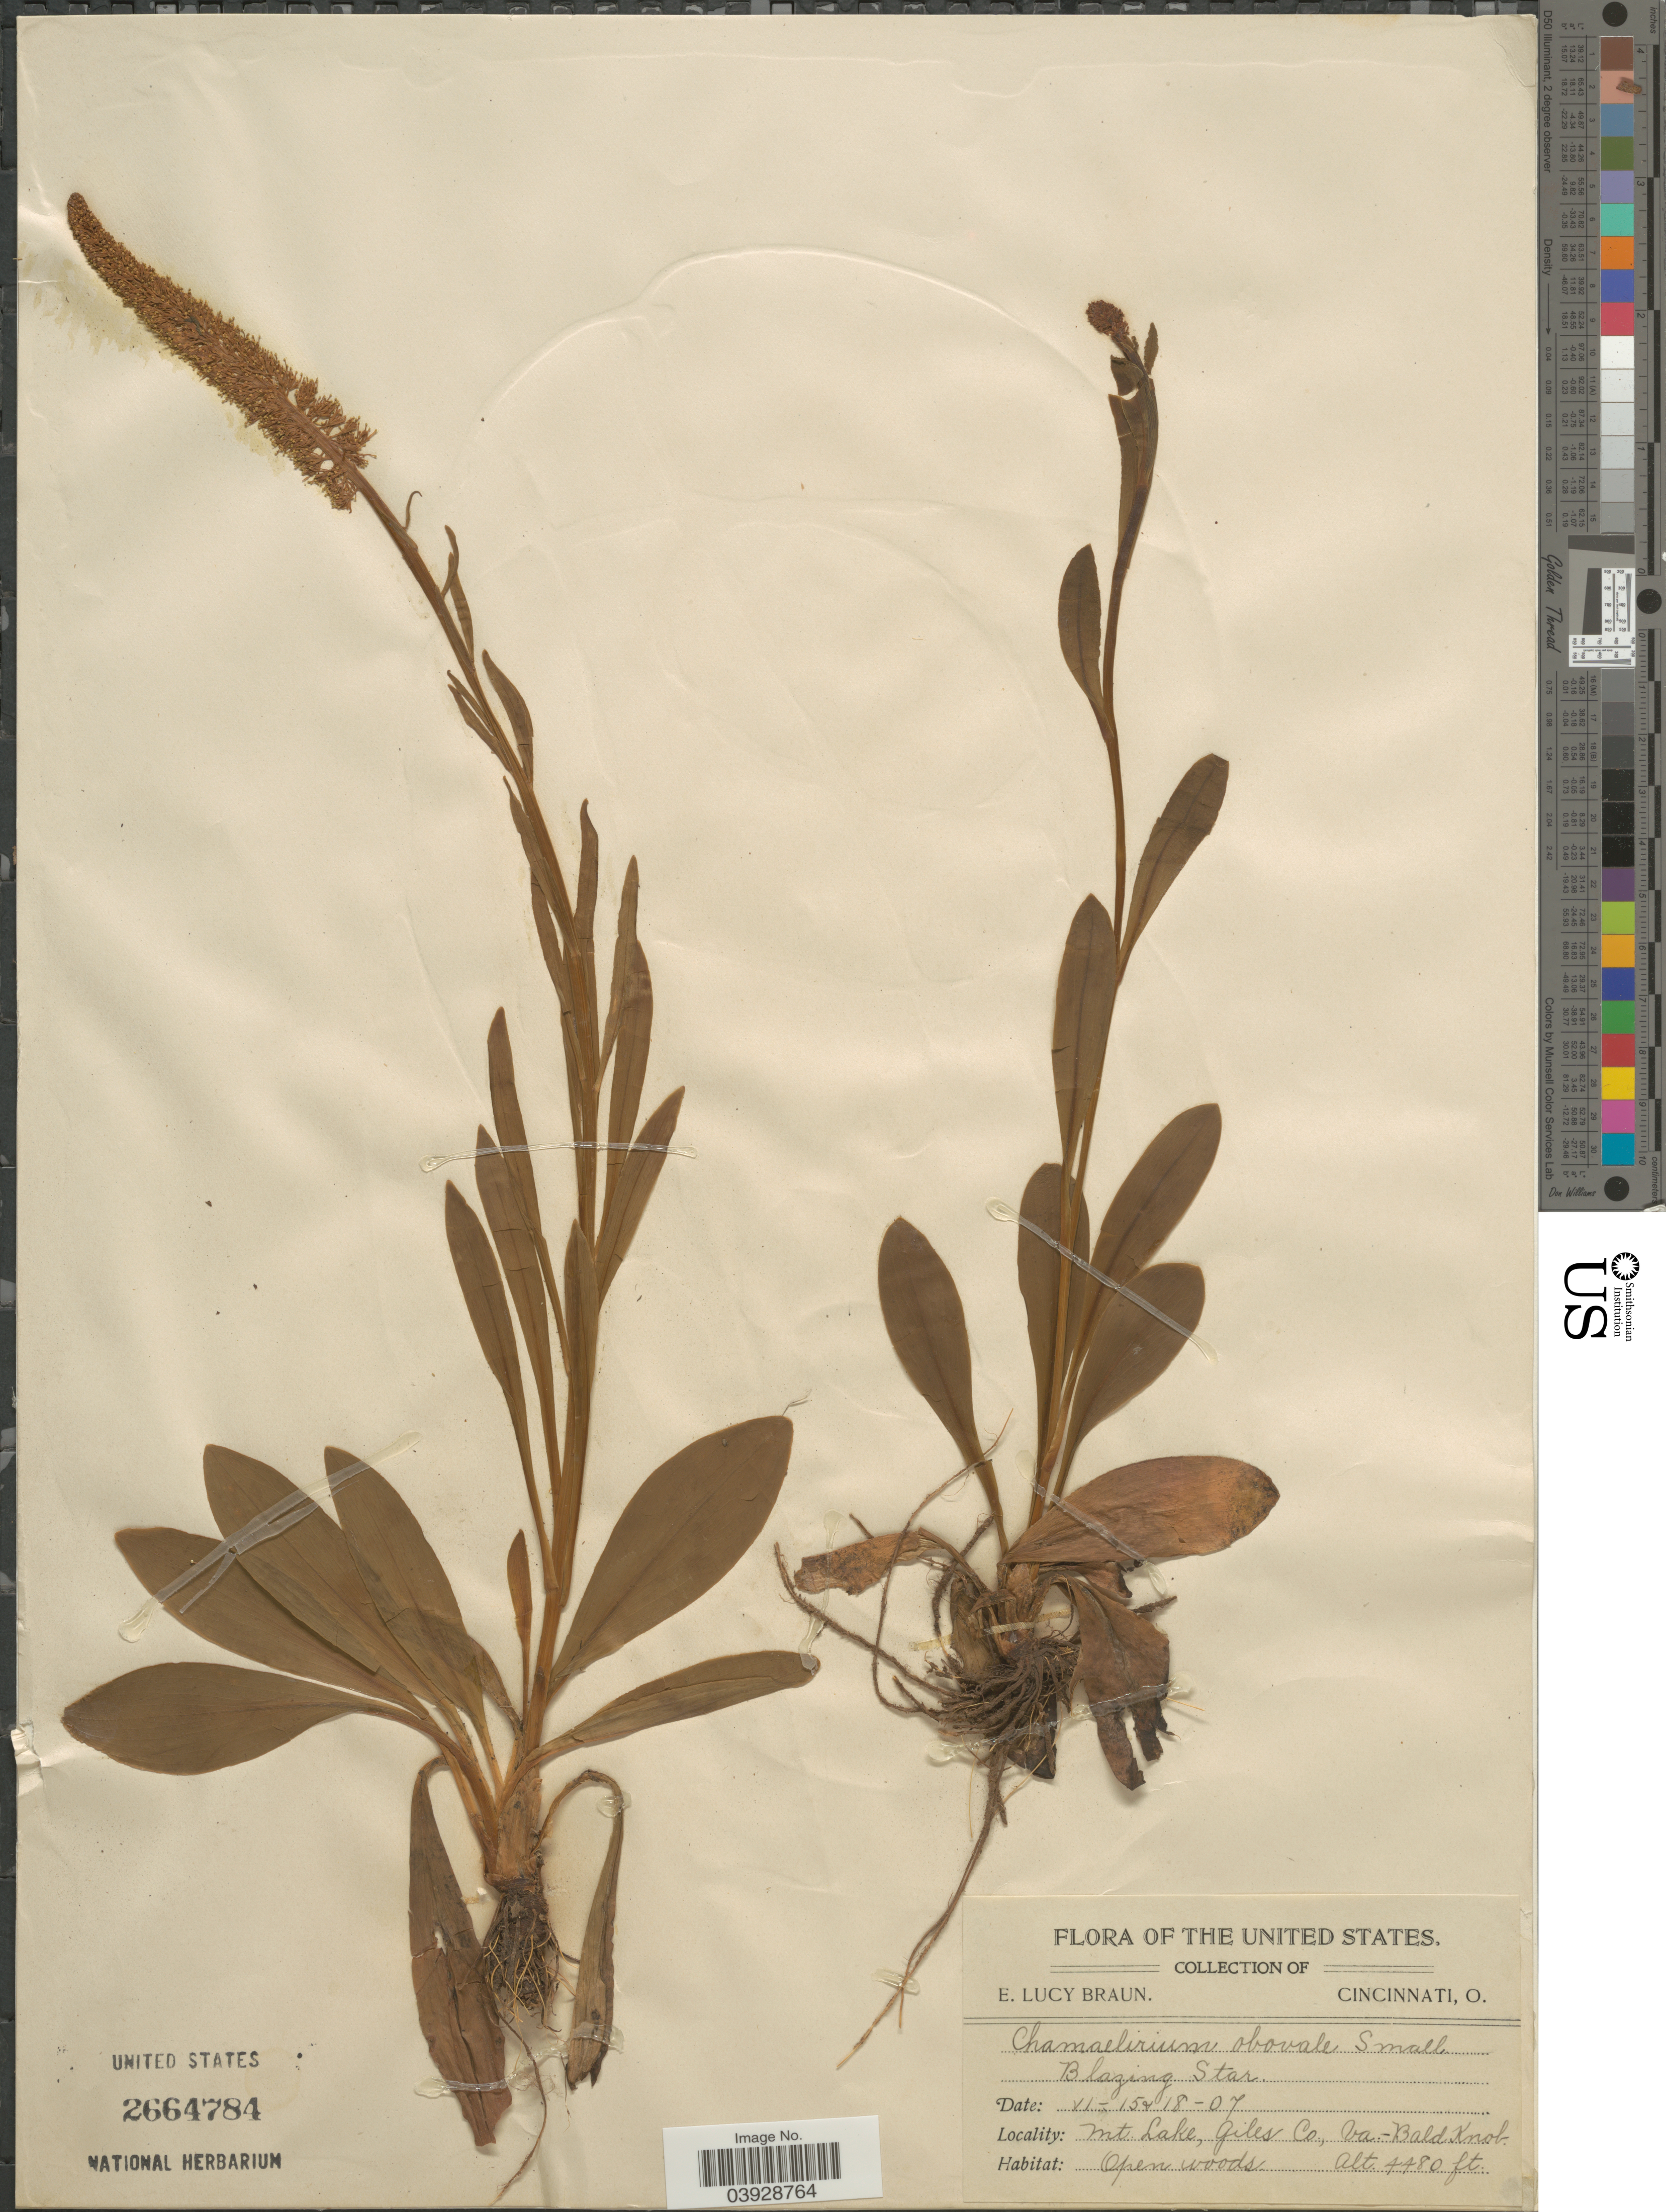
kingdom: Plantae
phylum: Tracheophyta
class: Liliopsida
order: Liliales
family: Melanthiaceae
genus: Chamaelirium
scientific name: Chamaelirium luteum var. obovale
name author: (Small) ined.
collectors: E. L. Braun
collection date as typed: Transcribed d/m/y: 15/6/7 to 18/6/7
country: United States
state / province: Virginia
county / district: Giles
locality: Mt. Lake, Giles Co. Bald Knob.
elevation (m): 1366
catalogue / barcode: US 2664784